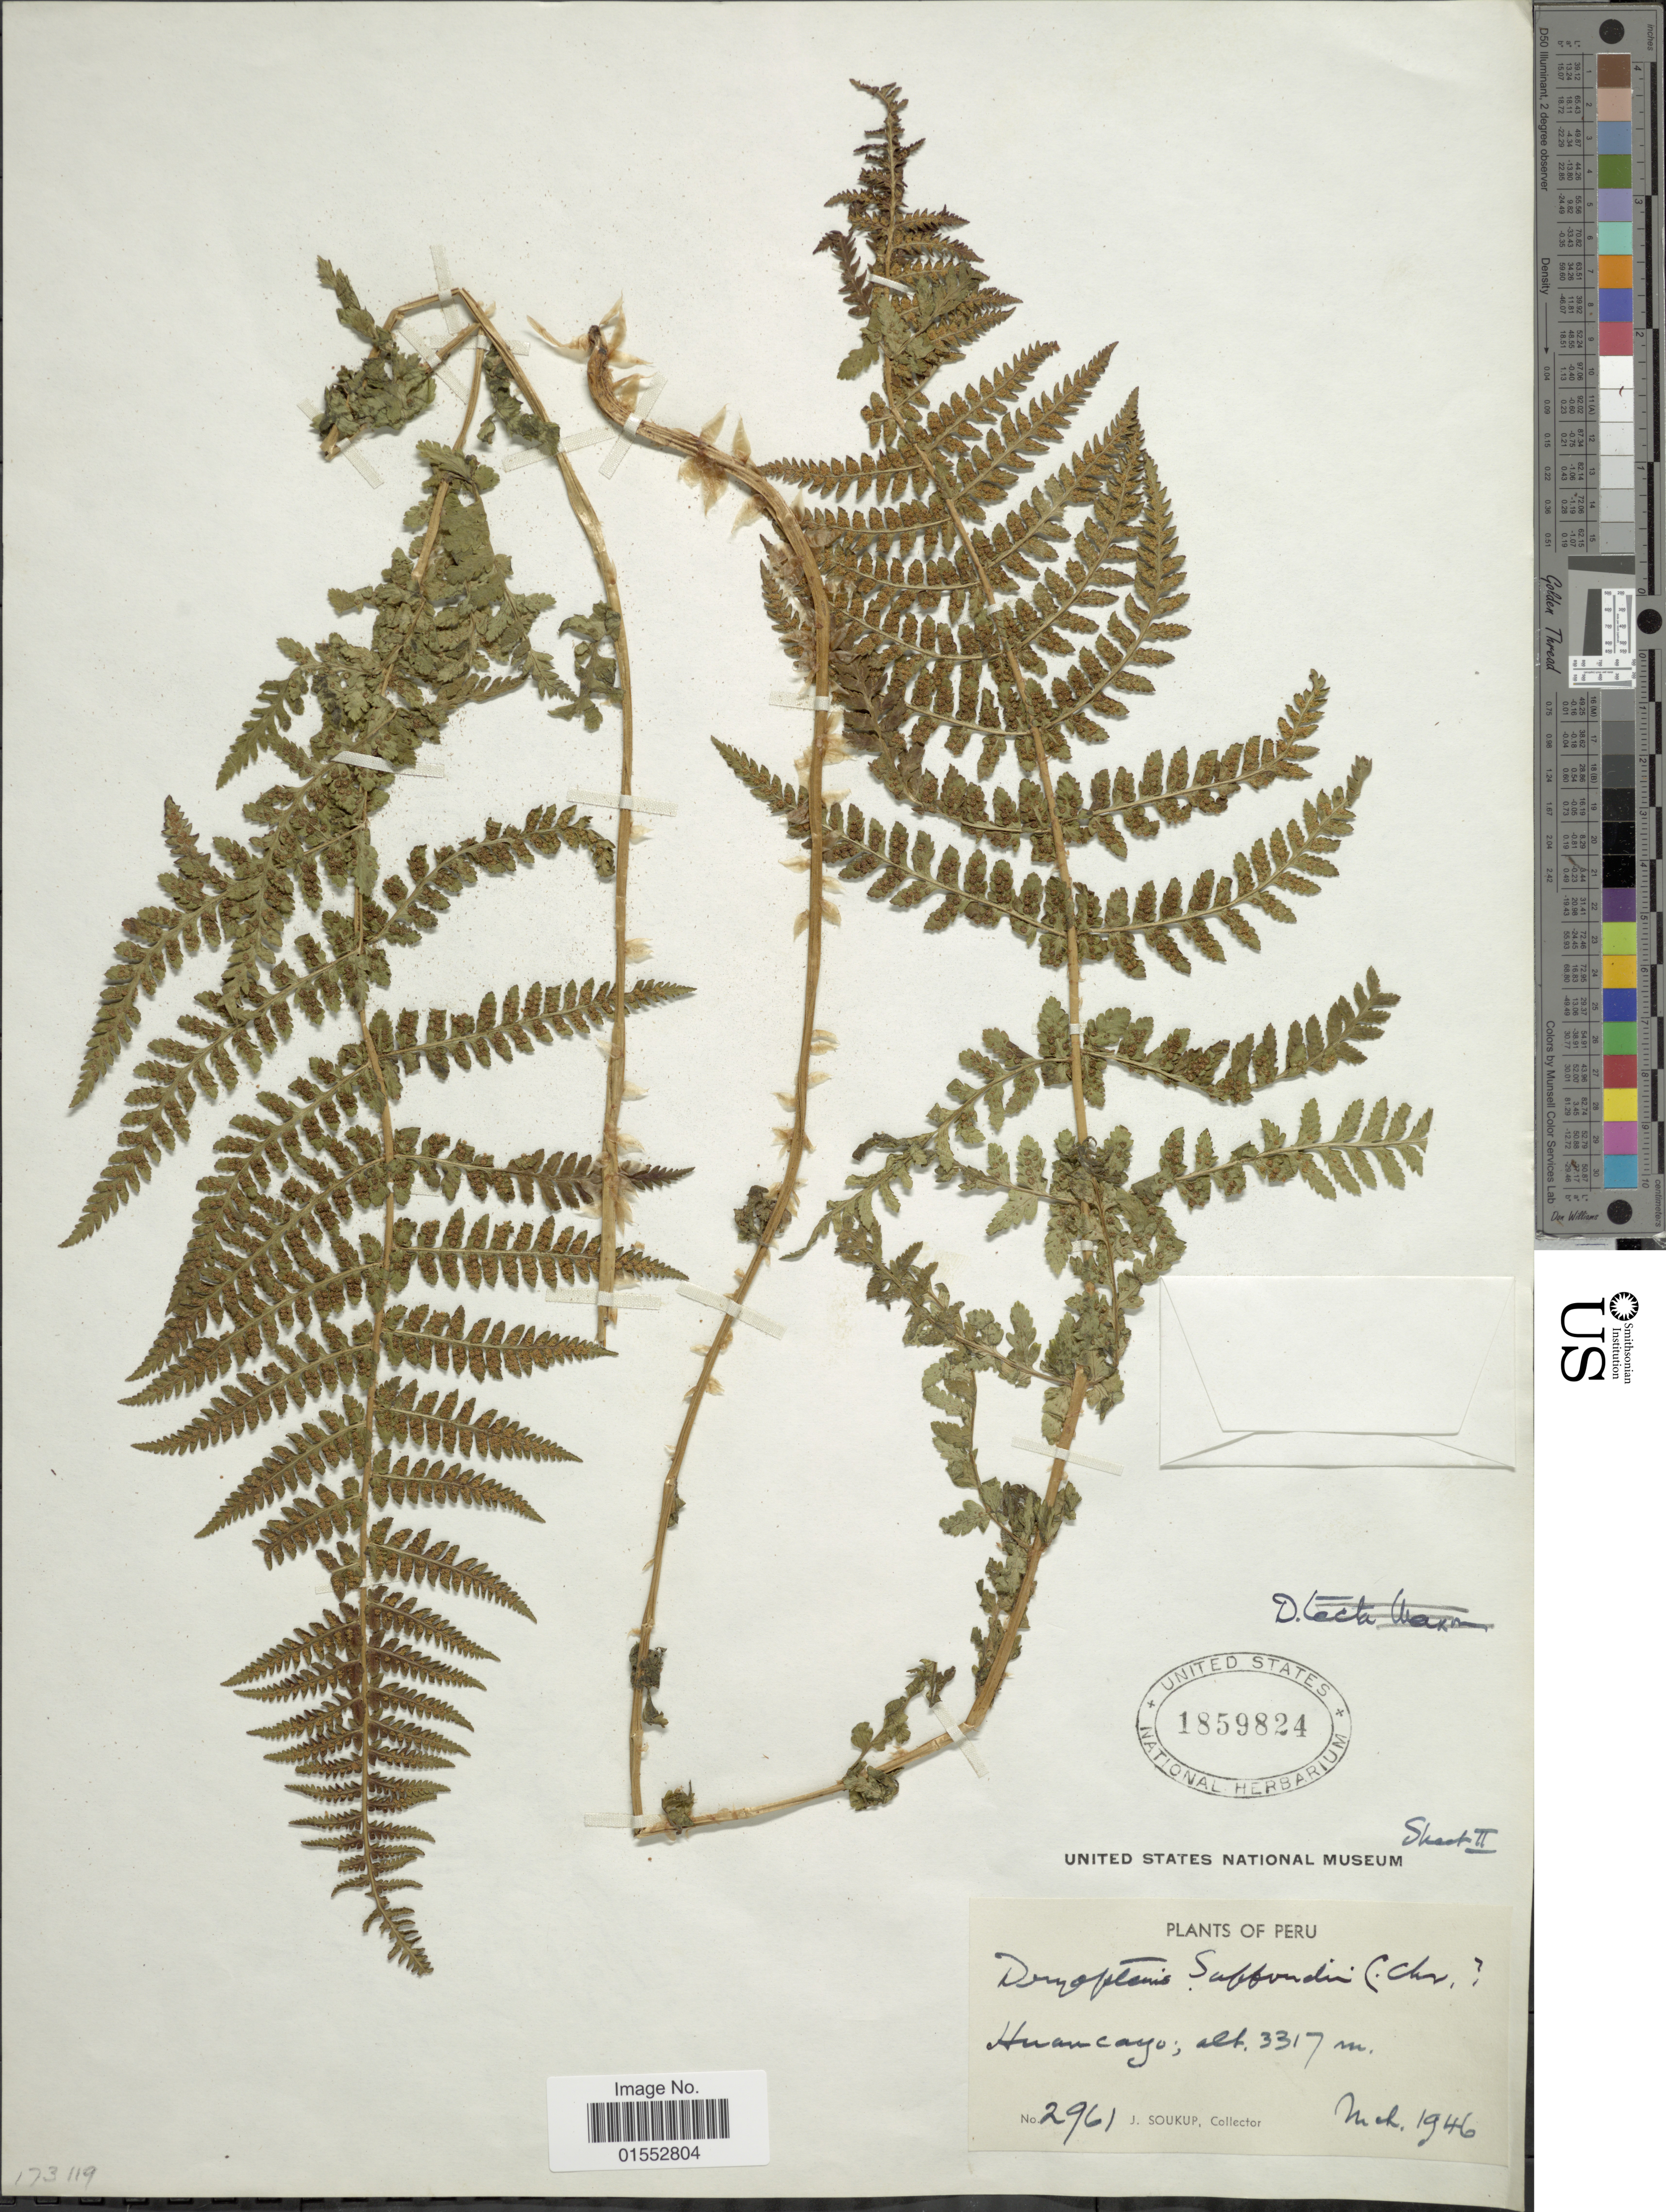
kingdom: Plantae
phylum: Tracheophyta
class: Polypodiopsida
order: Polypodiales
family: Dryopteridaceae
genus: Dryopteris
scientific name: Dryopteris saffordii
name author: C. Chr.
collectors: J. J. Soukup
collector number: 2961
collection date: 1946-03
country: Peru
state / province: Junín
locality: Huancayo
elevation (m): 3317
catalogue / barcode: US 1859824